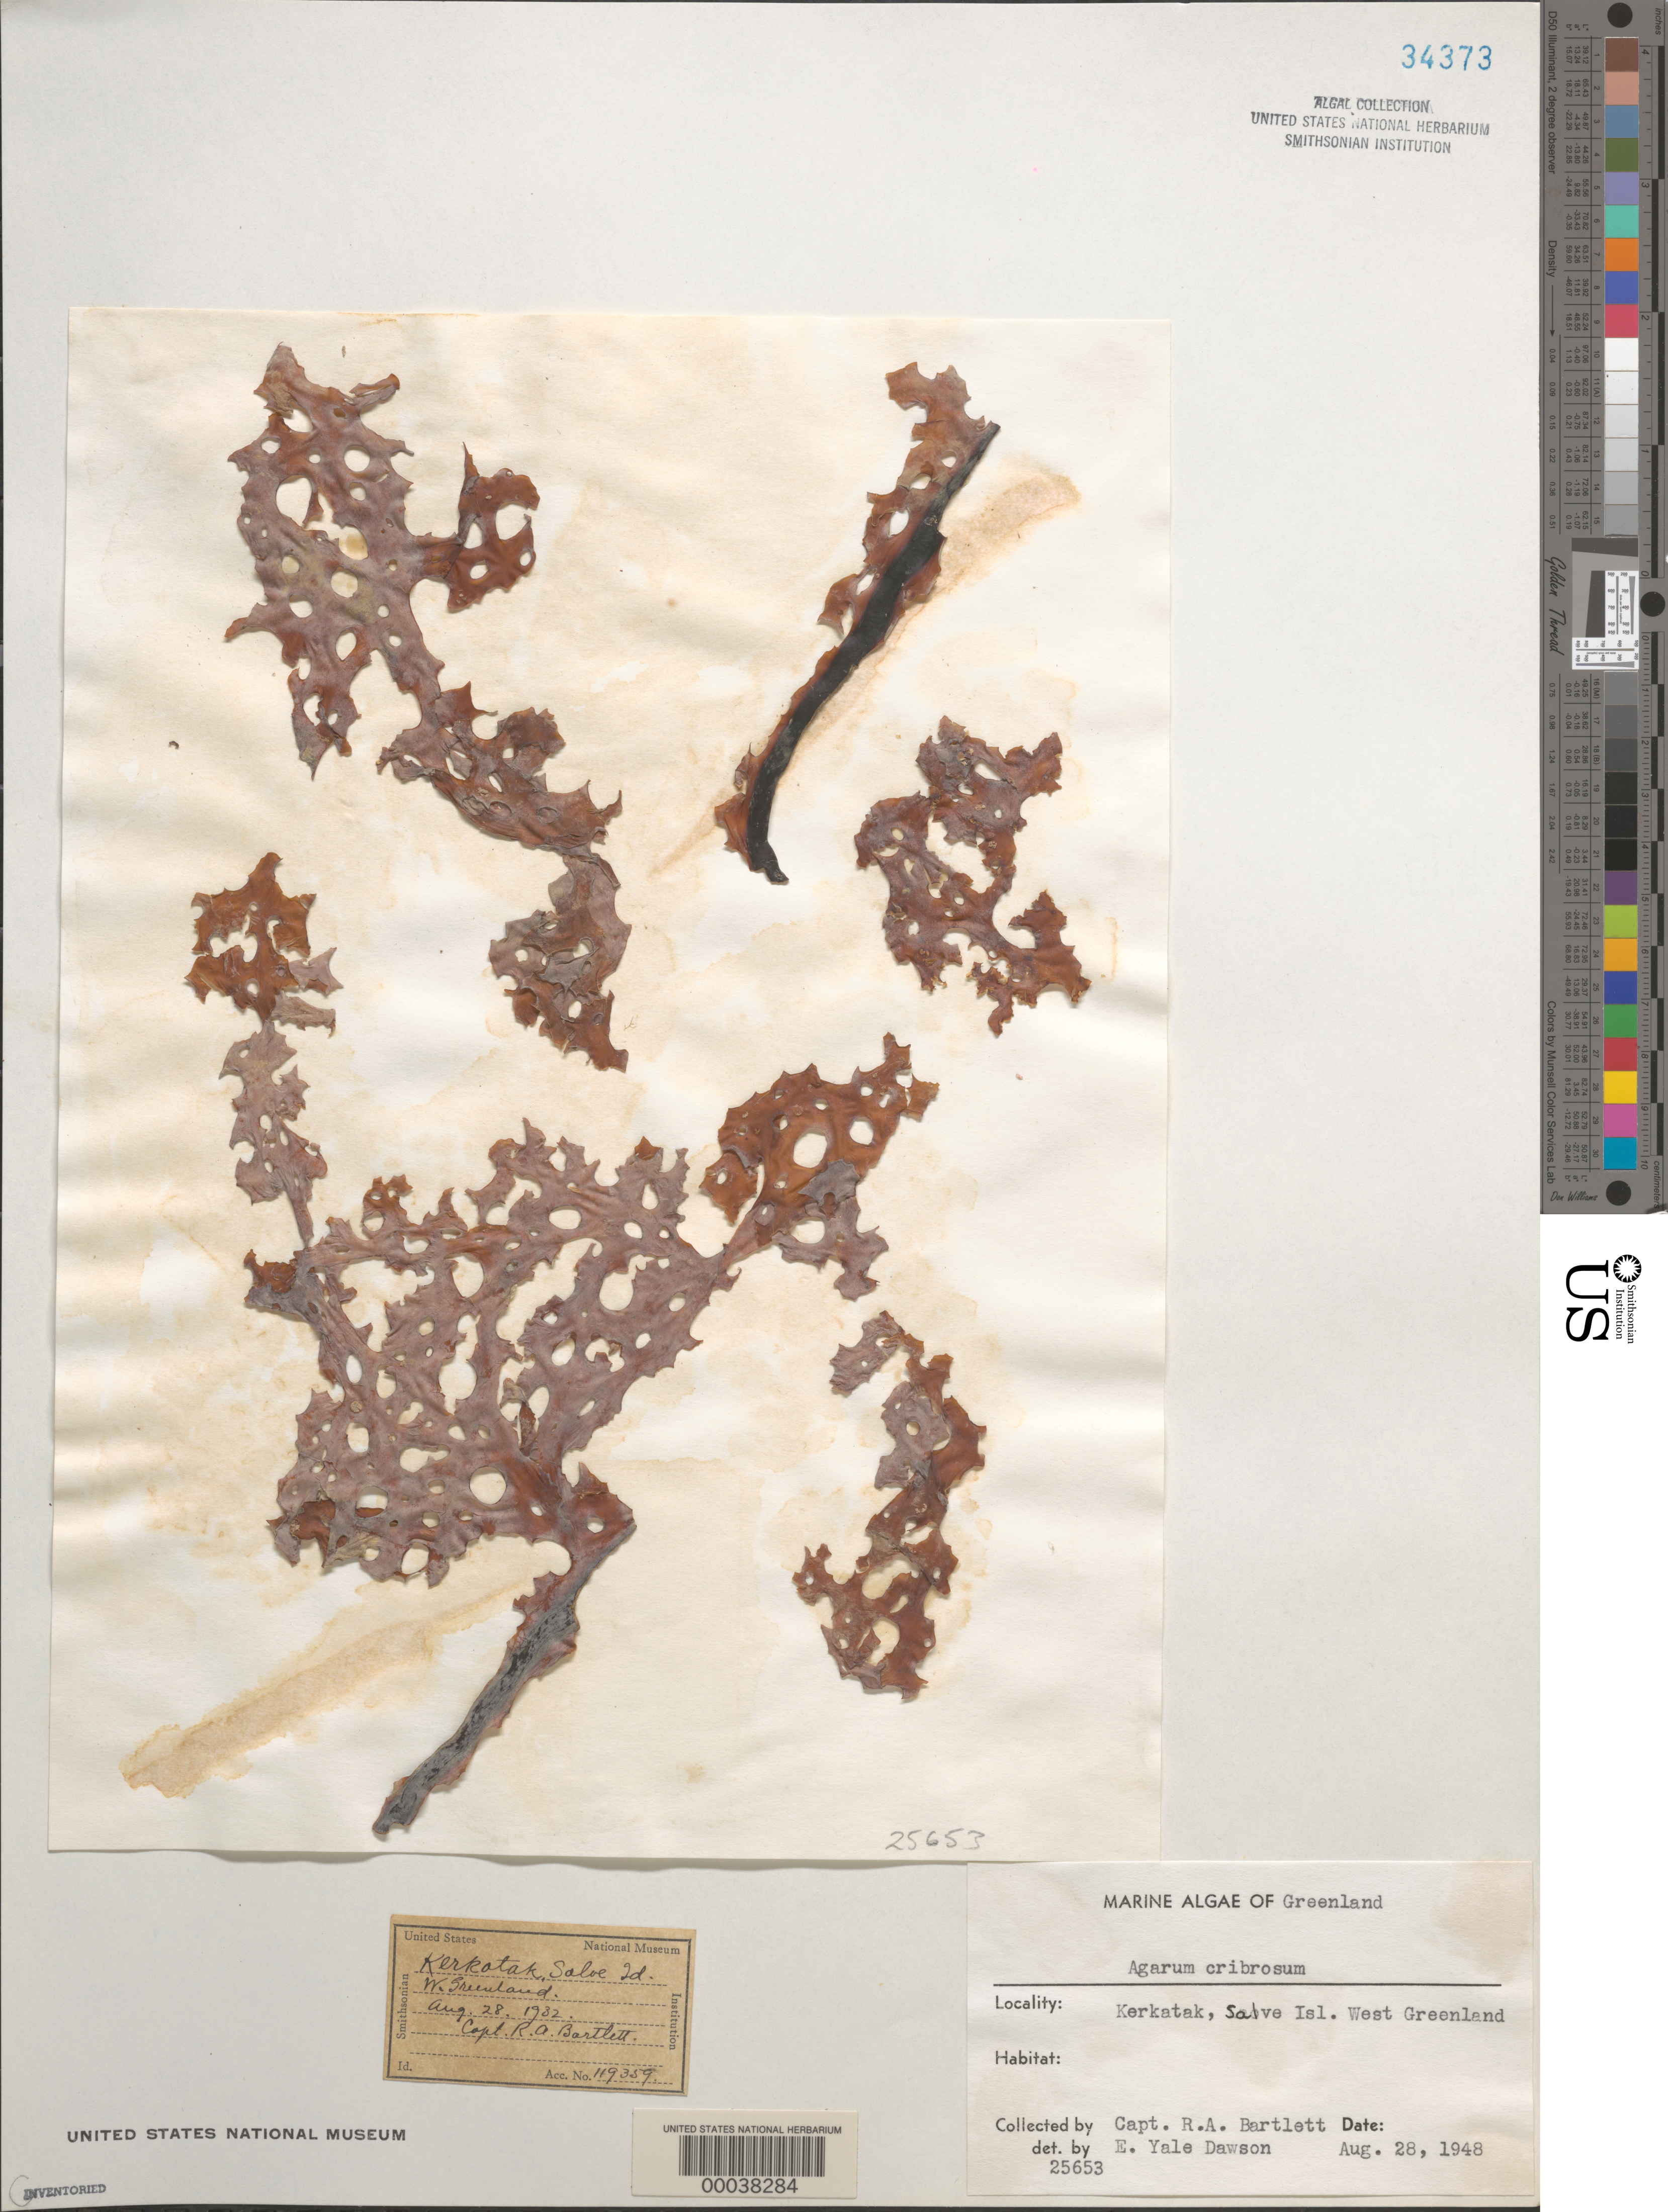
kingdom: Chromista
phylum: Ochrophyta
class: Phaeophyceae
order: Laminariales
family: Costariaceae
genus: Agarum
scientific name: Agarum clathratum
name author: Dumortier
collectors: R. A. Bartlett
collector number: EYD 25653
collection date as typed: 28 Aug 1948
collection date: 1948-08-28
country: Greenland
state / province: Nordgronland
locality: Kerkatak, salve island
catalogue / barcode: US 34373